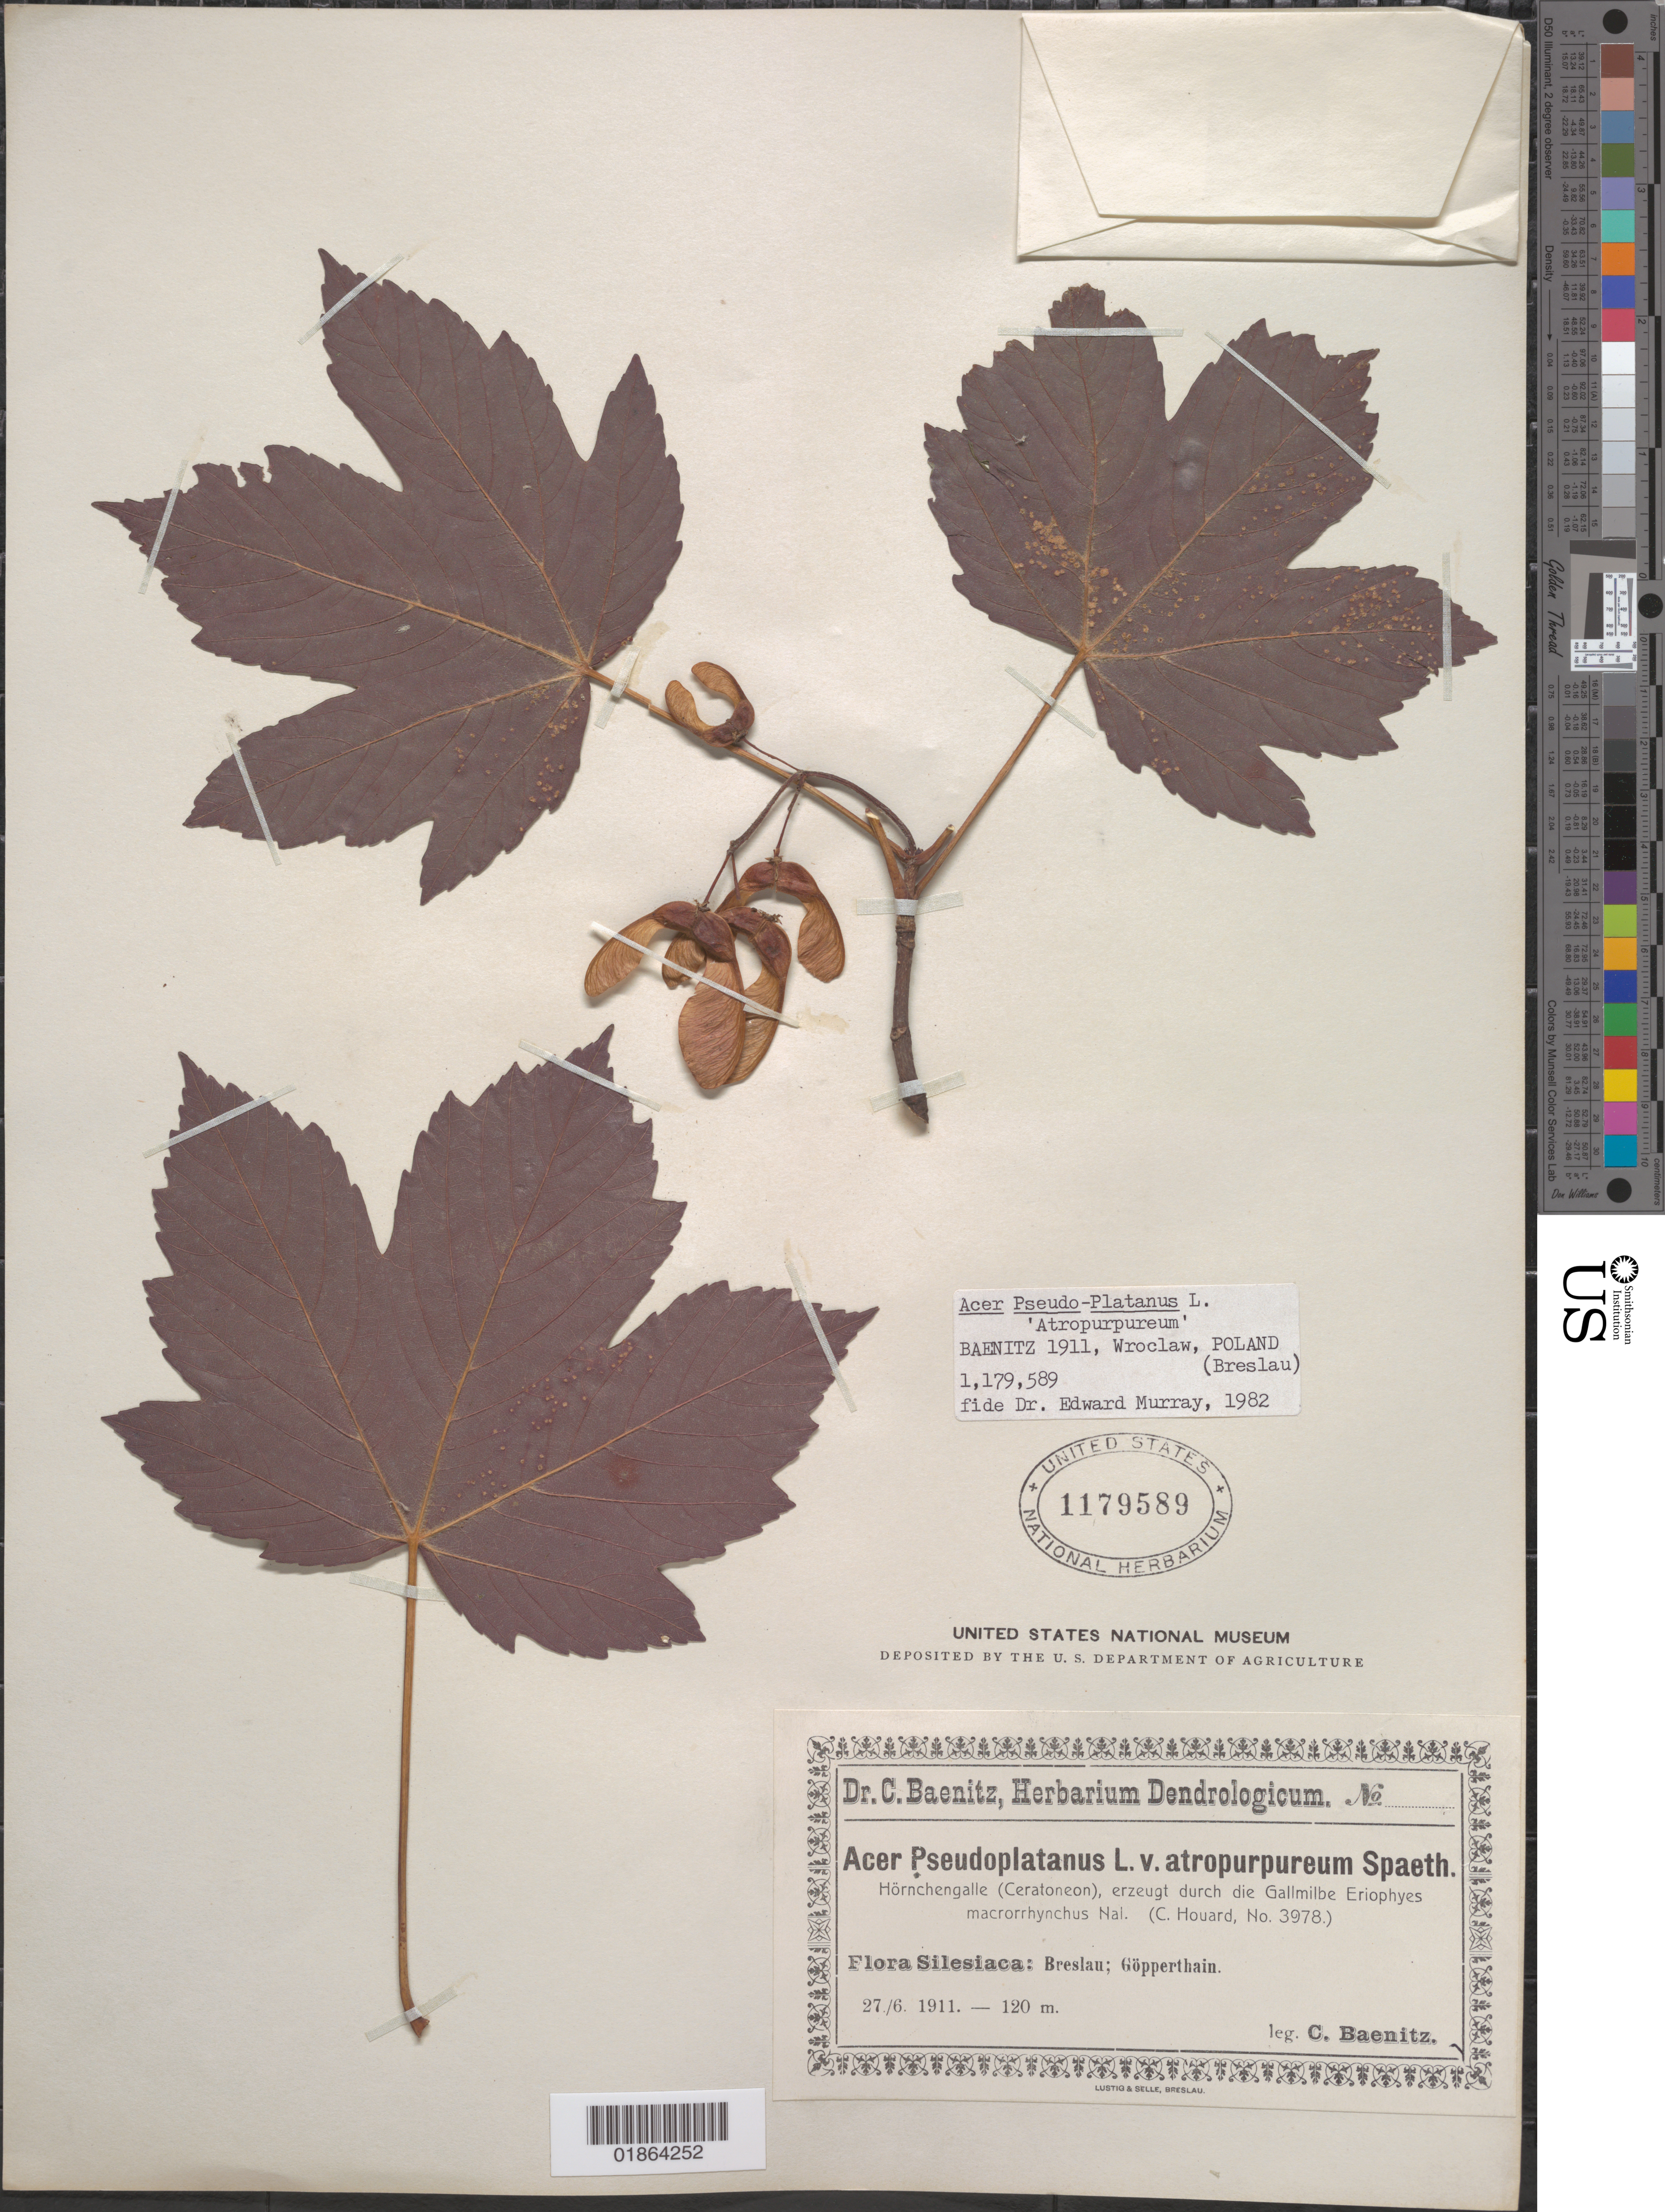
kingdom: Plantae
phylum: Tracheophyta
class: Magnoliopsida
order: Sapindales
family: Sapindaceae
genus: Acer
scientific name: Acer pseudoplatanus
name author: L.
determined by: Murray, Edward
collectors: C. G. Baenitz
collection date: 1911-06-27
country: Poland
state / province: Dolnoslaskie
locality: Silesiaca: Breslau [Wroclaw]; Göpperthain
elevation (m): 120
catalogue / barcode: US 1179589